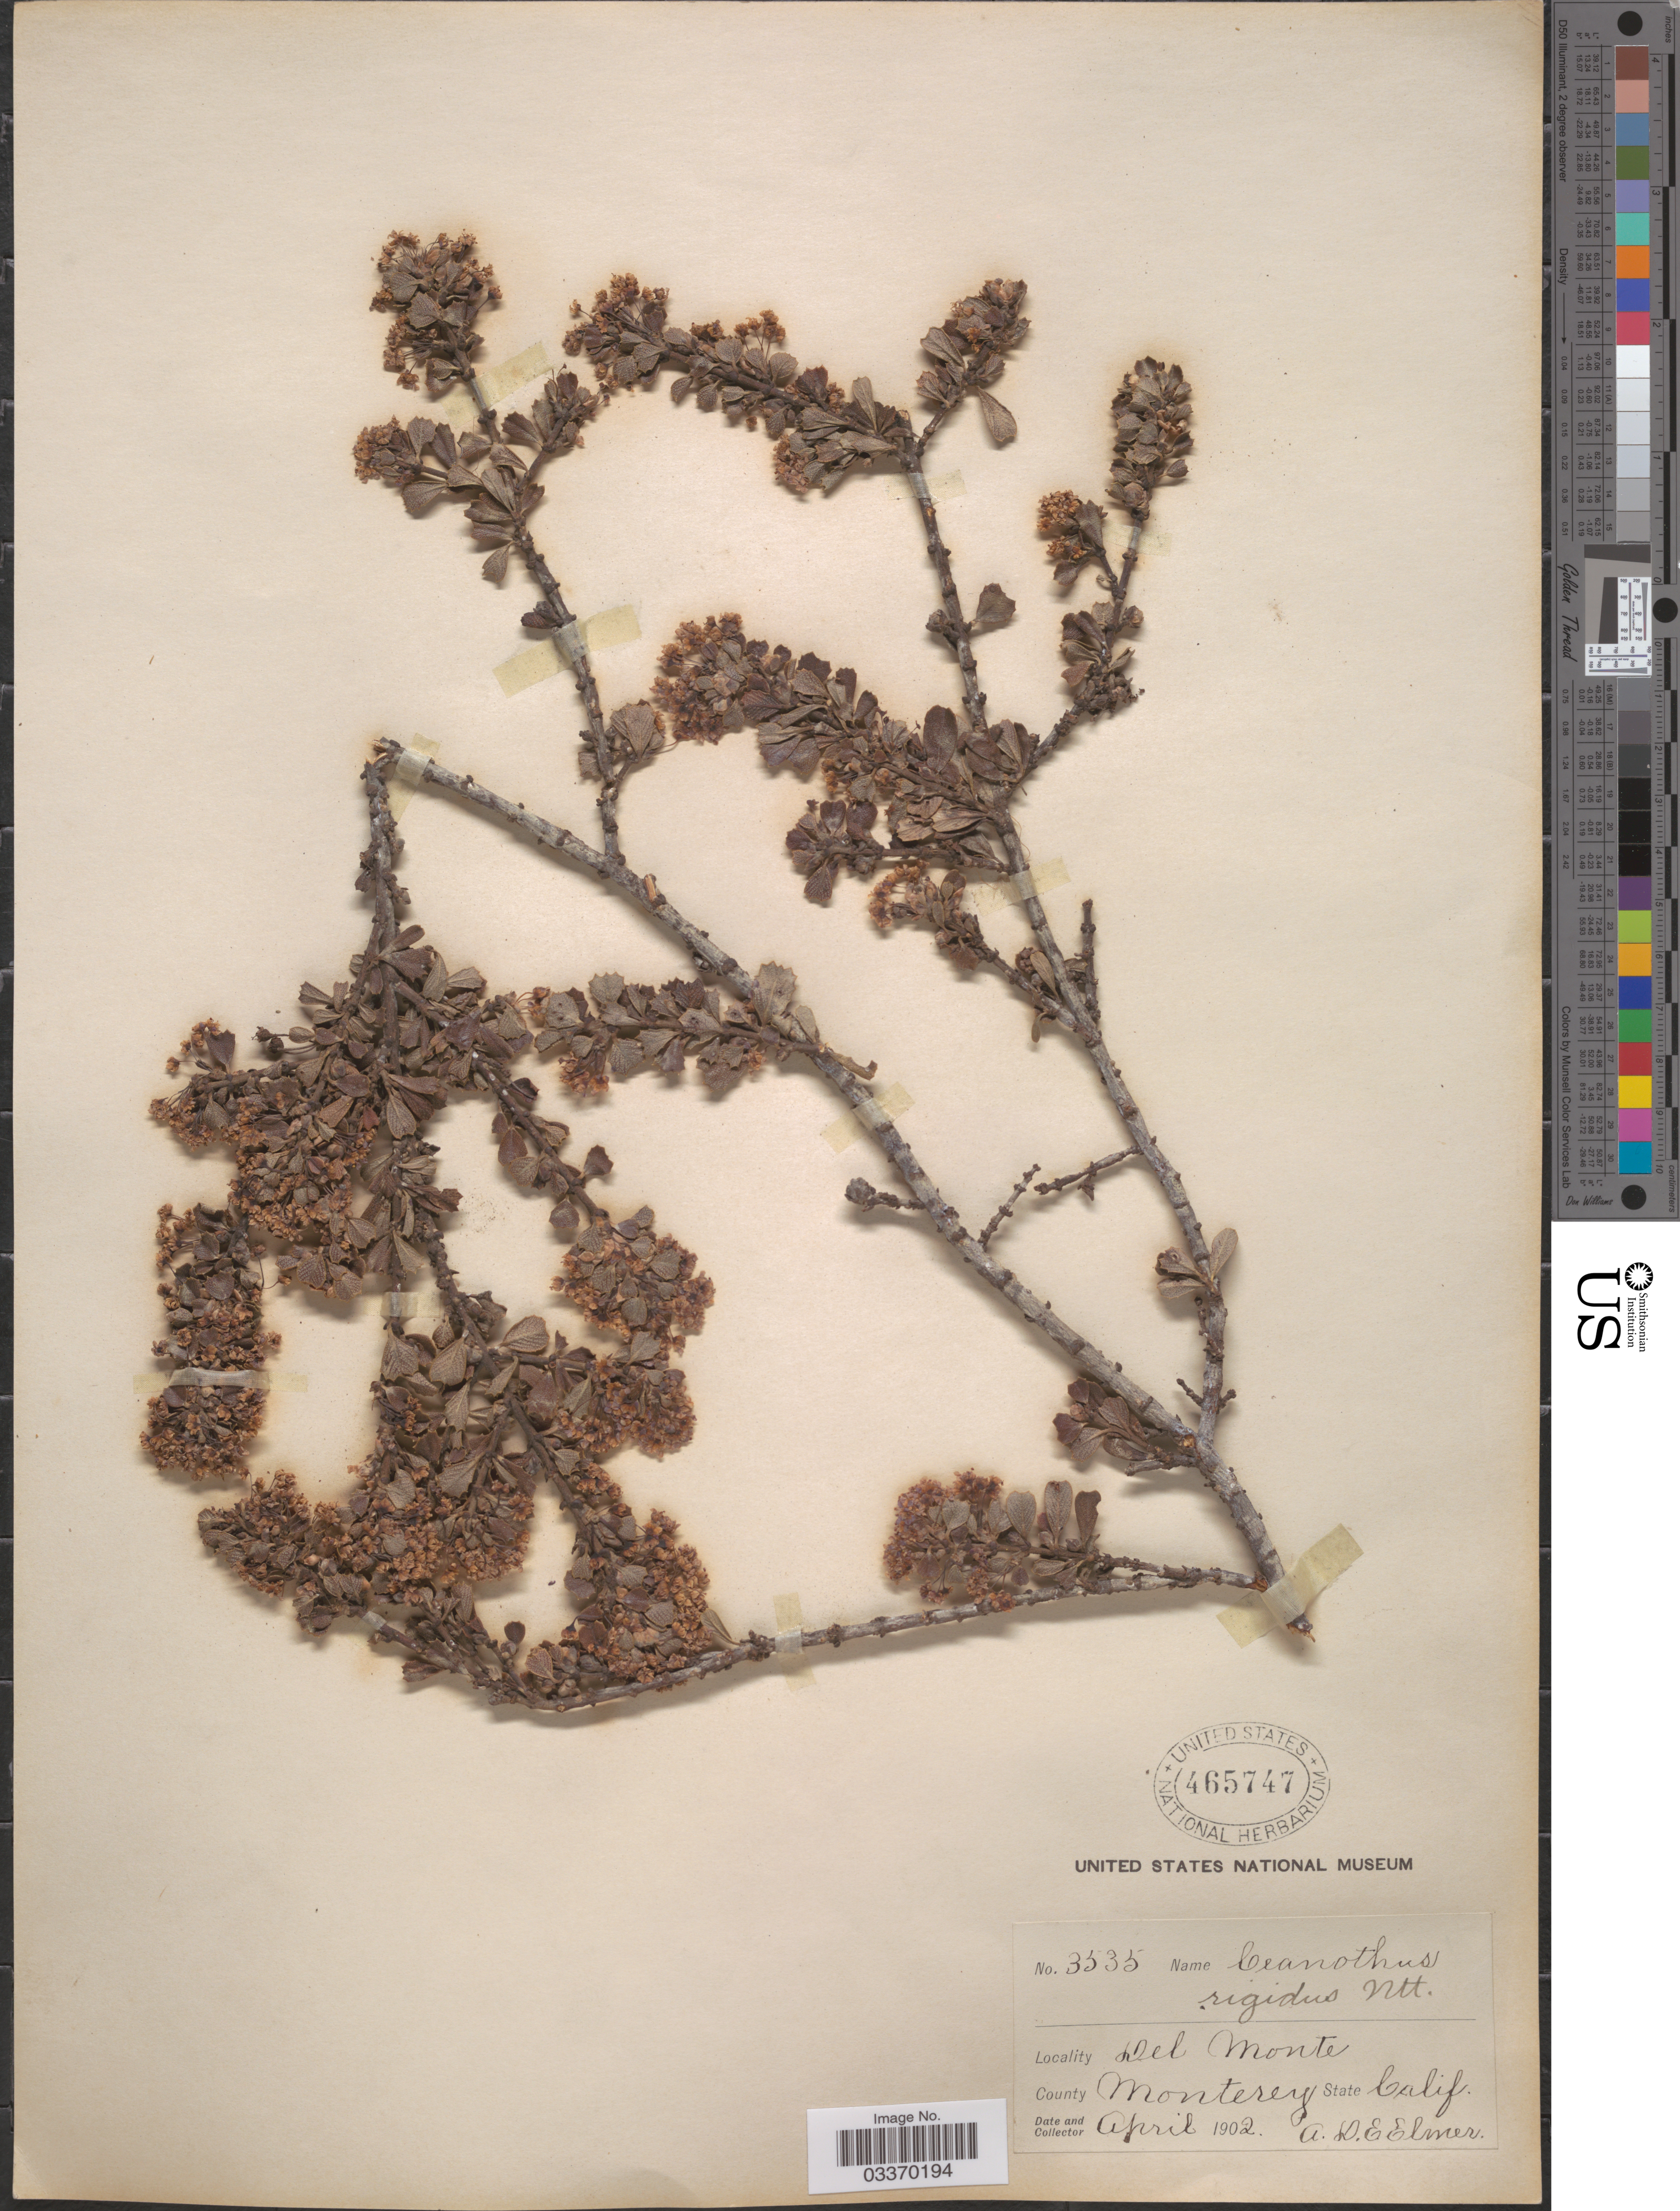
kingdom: Plantae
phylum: Tracheophyta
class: Magnoliopsida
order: Rosales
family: Rhamnaceae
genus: Ceanothus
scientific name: Ceanothus rigidus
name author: Nutt.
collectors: A. D. E. Elmer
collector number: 3535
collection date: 1902-04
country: United States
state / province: California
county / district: Monterey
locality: Del Monte, County Monterey.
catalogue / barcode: US 465747